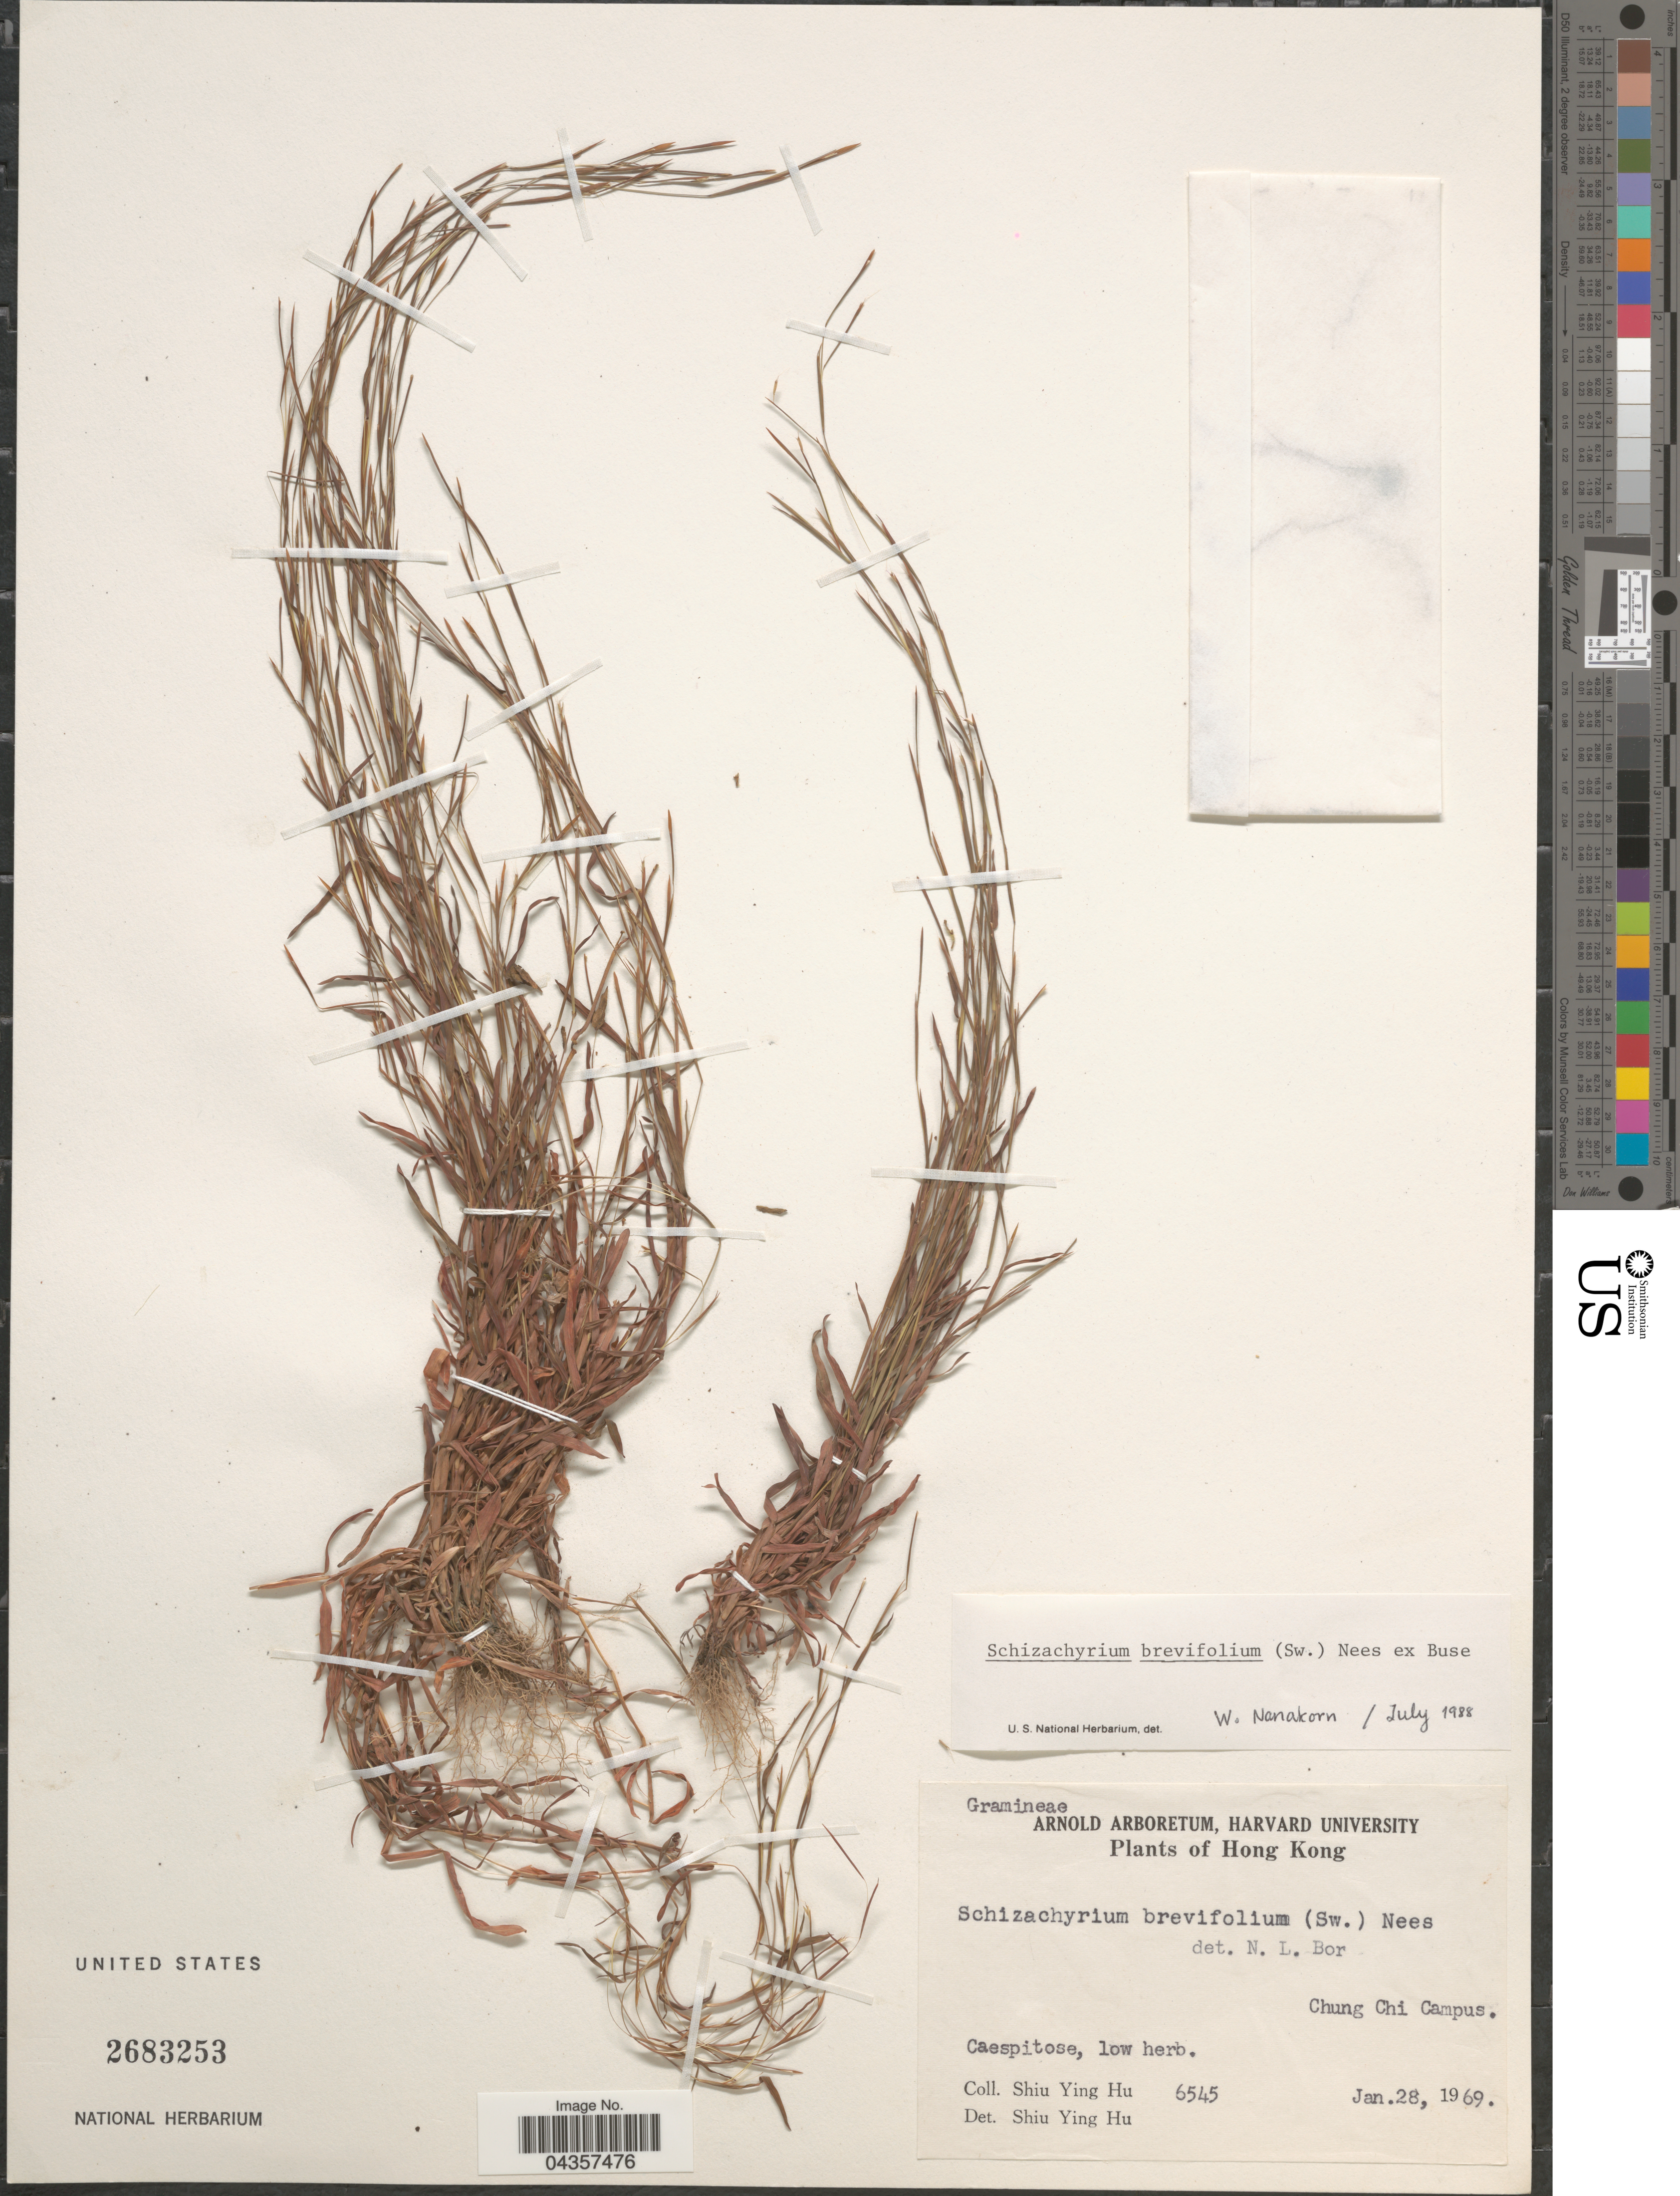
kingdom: Plantae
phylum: Tracheophyta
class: Liliopsida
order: Poales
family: Poaceae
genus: Schizachyrium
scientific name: Schizachyrium brevifolium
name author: (Sw.) Nees ex Büse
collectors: S. Y. Hu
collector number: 6545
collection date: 1969-01-28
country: China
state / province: Hong Kong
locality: Chung Chi Campus.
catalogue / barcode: US 2683253